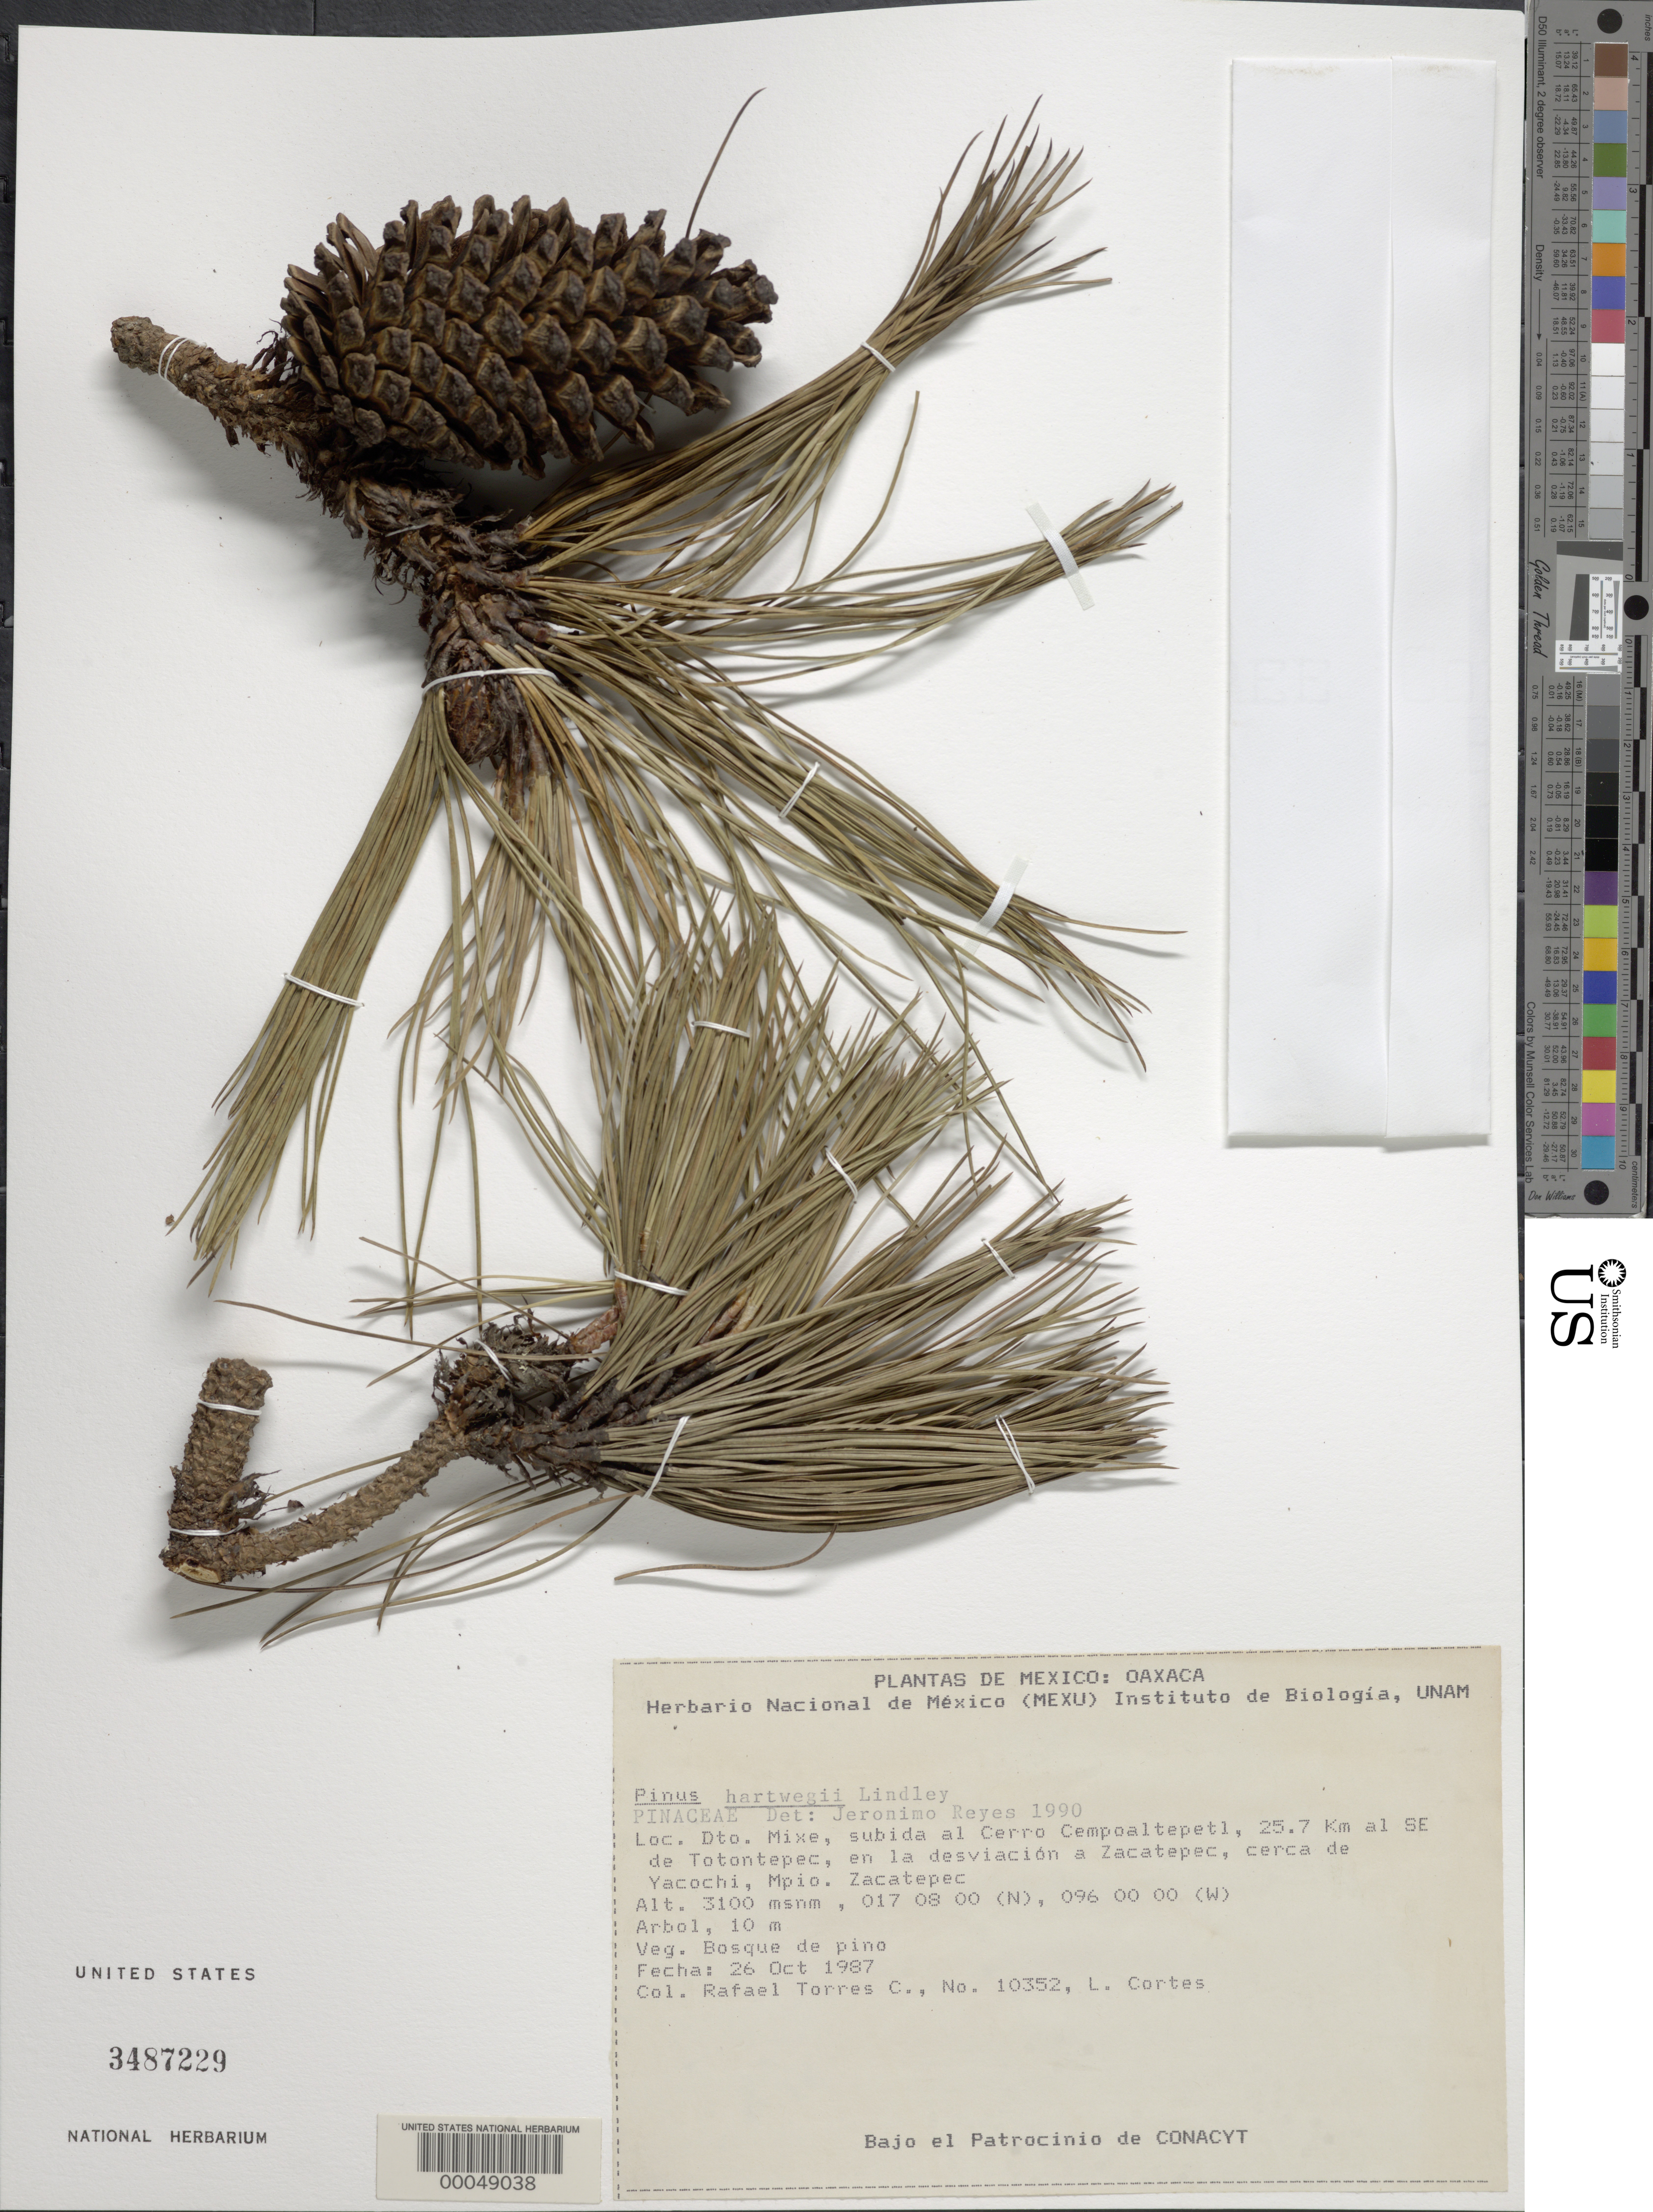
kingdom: Plantae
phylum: Tracheophyta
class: Pinopsida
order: Pinales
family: Pinaceae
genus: Pinus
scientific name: Pinus hartwegii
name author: Lindl.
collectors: R. Torres C. & L. Cortes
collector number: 10352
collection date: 1987-10-26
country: Mexico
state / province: Oaxaca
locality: Loc. Dto. Mixe, subida al cerro cempoaltepetl, 25.7 km al SE de Totontepic en la desviacion a Zacatepec, cerca de Yocachi, Mpio. Zacatepec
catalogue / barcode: US 3487229